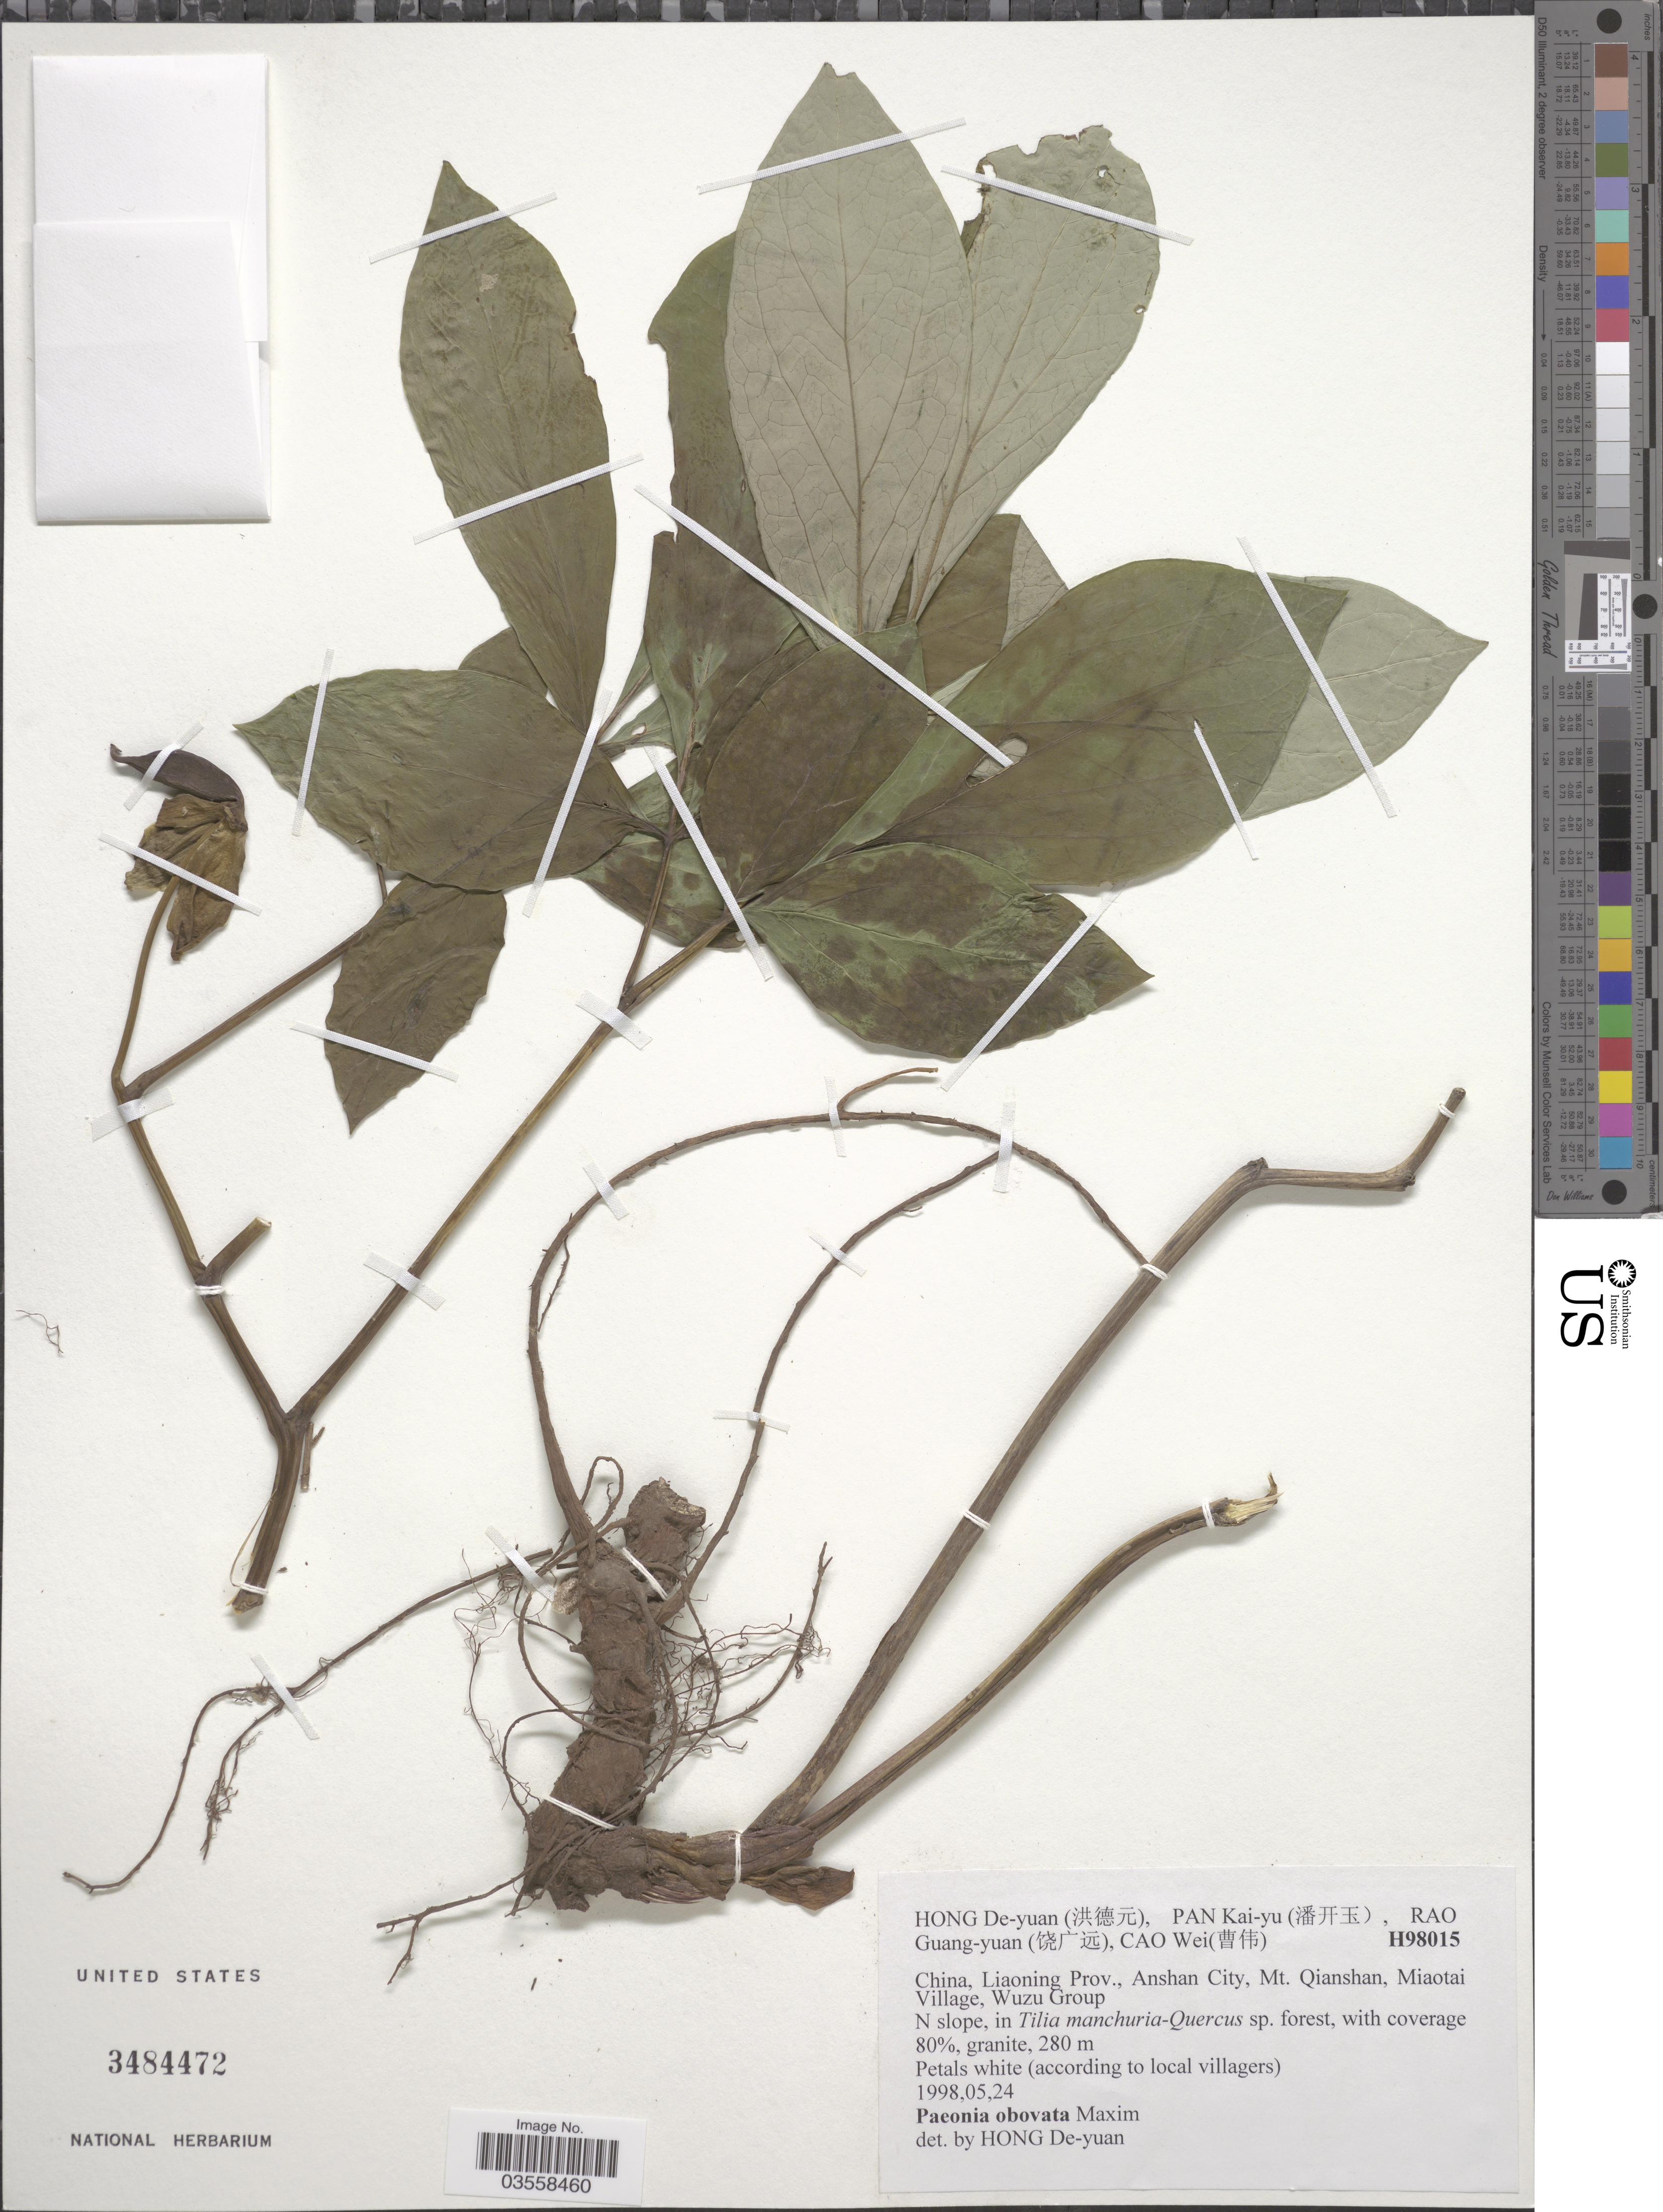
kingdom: Plantae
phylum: Tracheophyta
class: Magnoliopsida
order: Saxifragales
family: Paeoniaceae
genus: Paeonia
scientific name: Paeonia obovata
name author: Maxim.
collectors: D.-Y. Hong, K. Pan, Rao Guang-yuan & Cao Wei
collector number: H98015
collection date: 1998-05-24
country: China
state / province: Liaoning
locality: Anshan City, Mt. Qianshan, Miaotai Village, Wuzu Group.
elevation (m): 280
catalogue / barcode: US 3484472